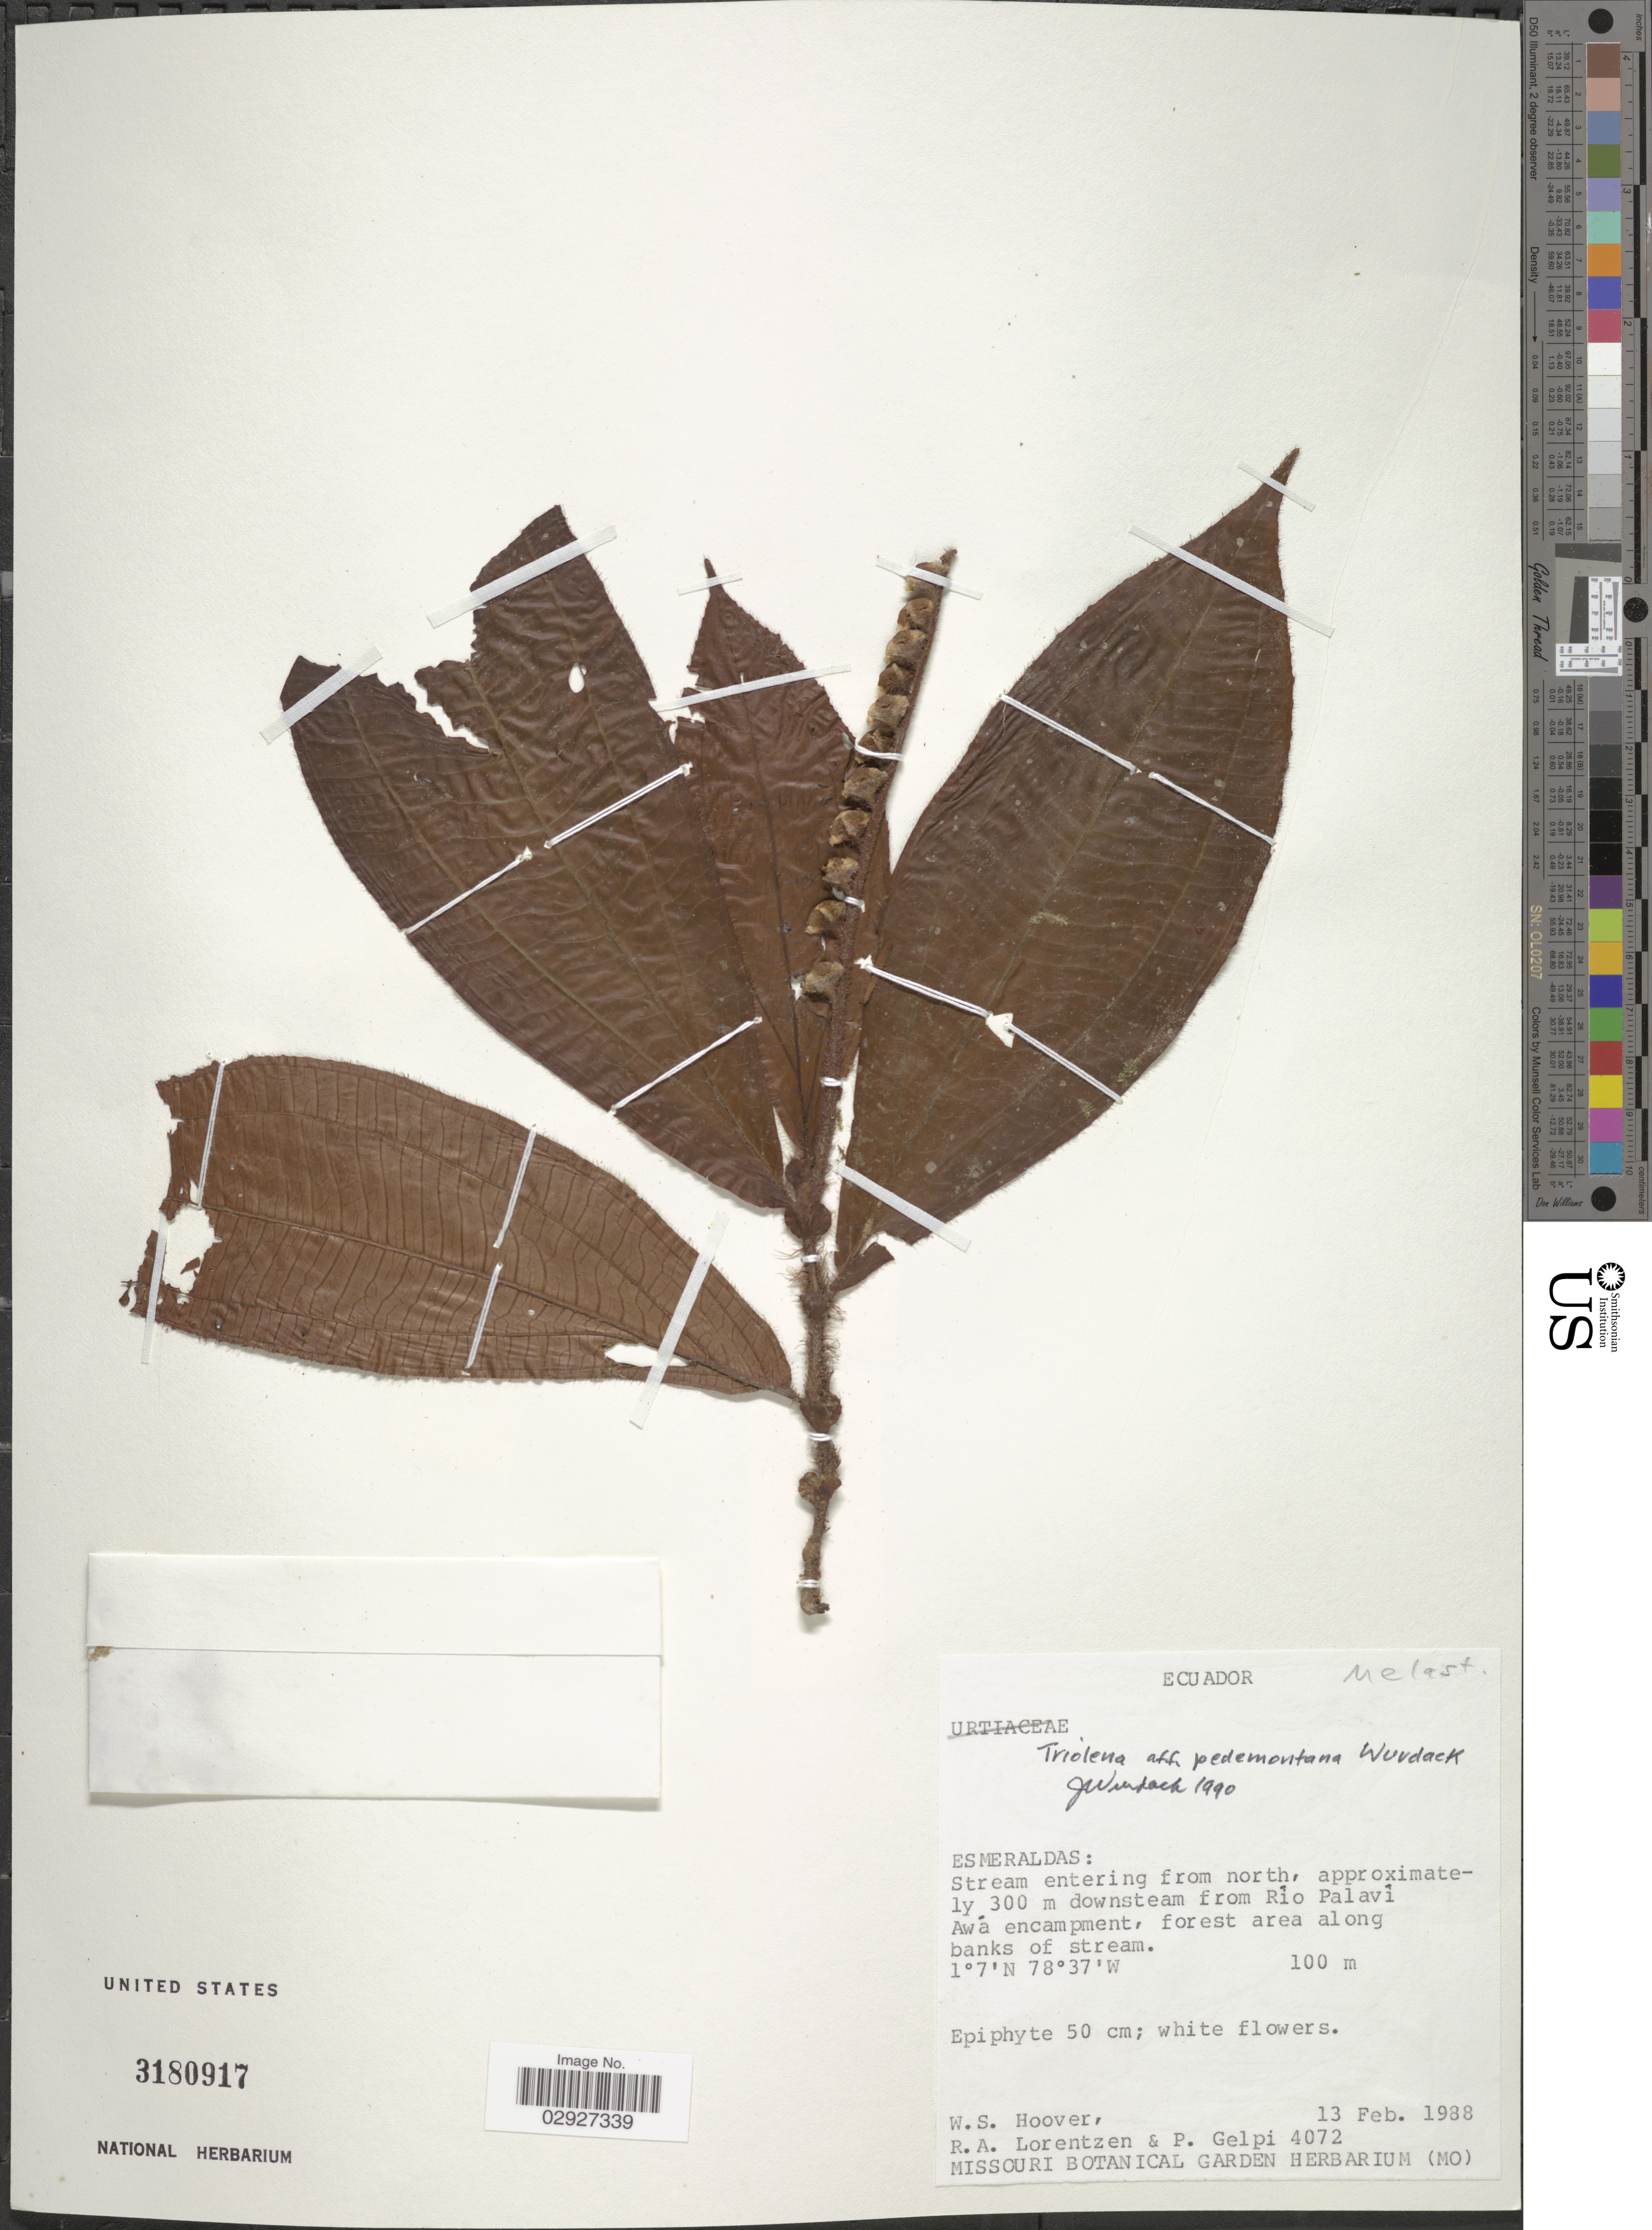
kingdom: Plantae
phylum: Tracheophyta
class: Magnoliopsida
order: Myrtales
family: Melastomataceae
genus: Triolena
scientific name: Triolena pedemontana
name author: Wurdack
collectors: W. S. Hoover, R. Lorentzen & P. Gelpi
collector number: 4072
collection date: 1988-02-13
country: Ecuador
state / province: Esmeraldas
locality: Stream entering from north, approximately 300 m downstream from Río Palaví Awá encampment, forest area along banks of stream.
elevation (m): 100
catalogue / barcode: US 3180917